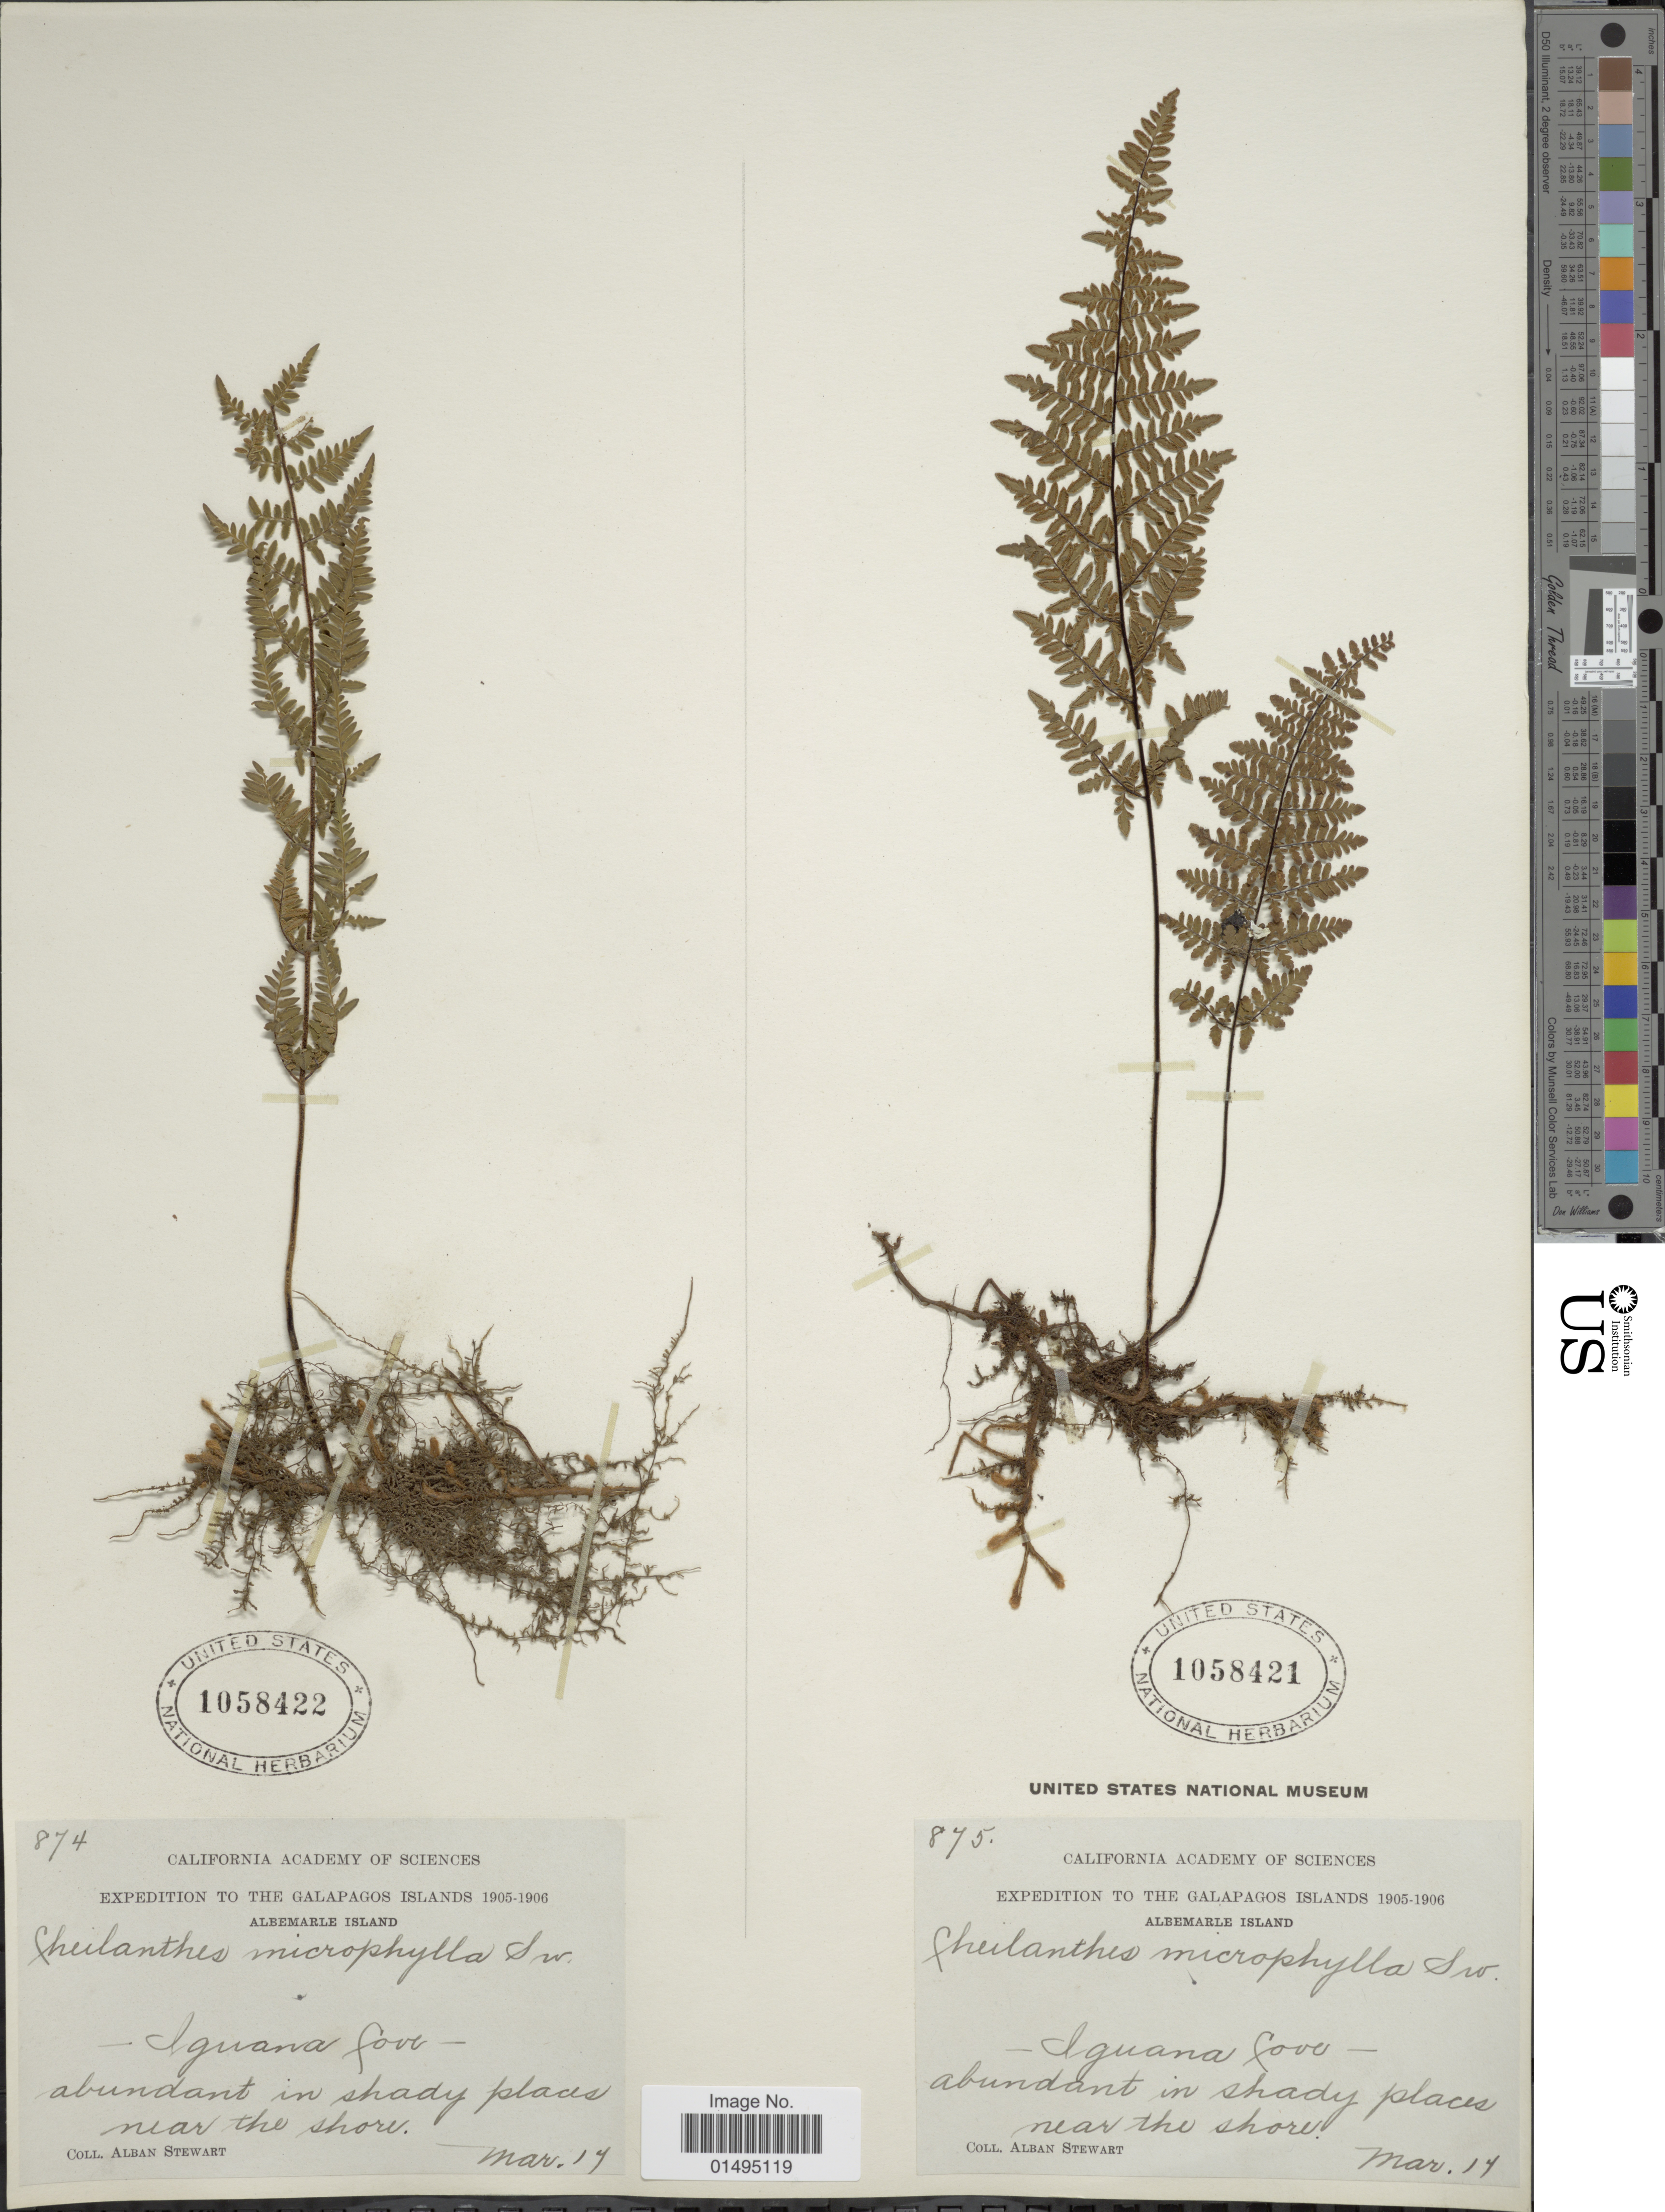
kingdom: Plantae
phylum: Tracheophyta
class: Polypodiopsida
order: Polypodiales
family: Pteridaceae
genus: Myriopteris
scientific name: Myriopteris microphylla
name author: (Sw.) Grusz & Windham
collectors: A. Stewart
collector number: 875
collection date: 1905-03-17/1906-03-17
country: Ecuador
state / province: Colón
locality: Galapagos Islands, Albemarle Island, Iguana Cove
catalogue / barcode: US 1058421